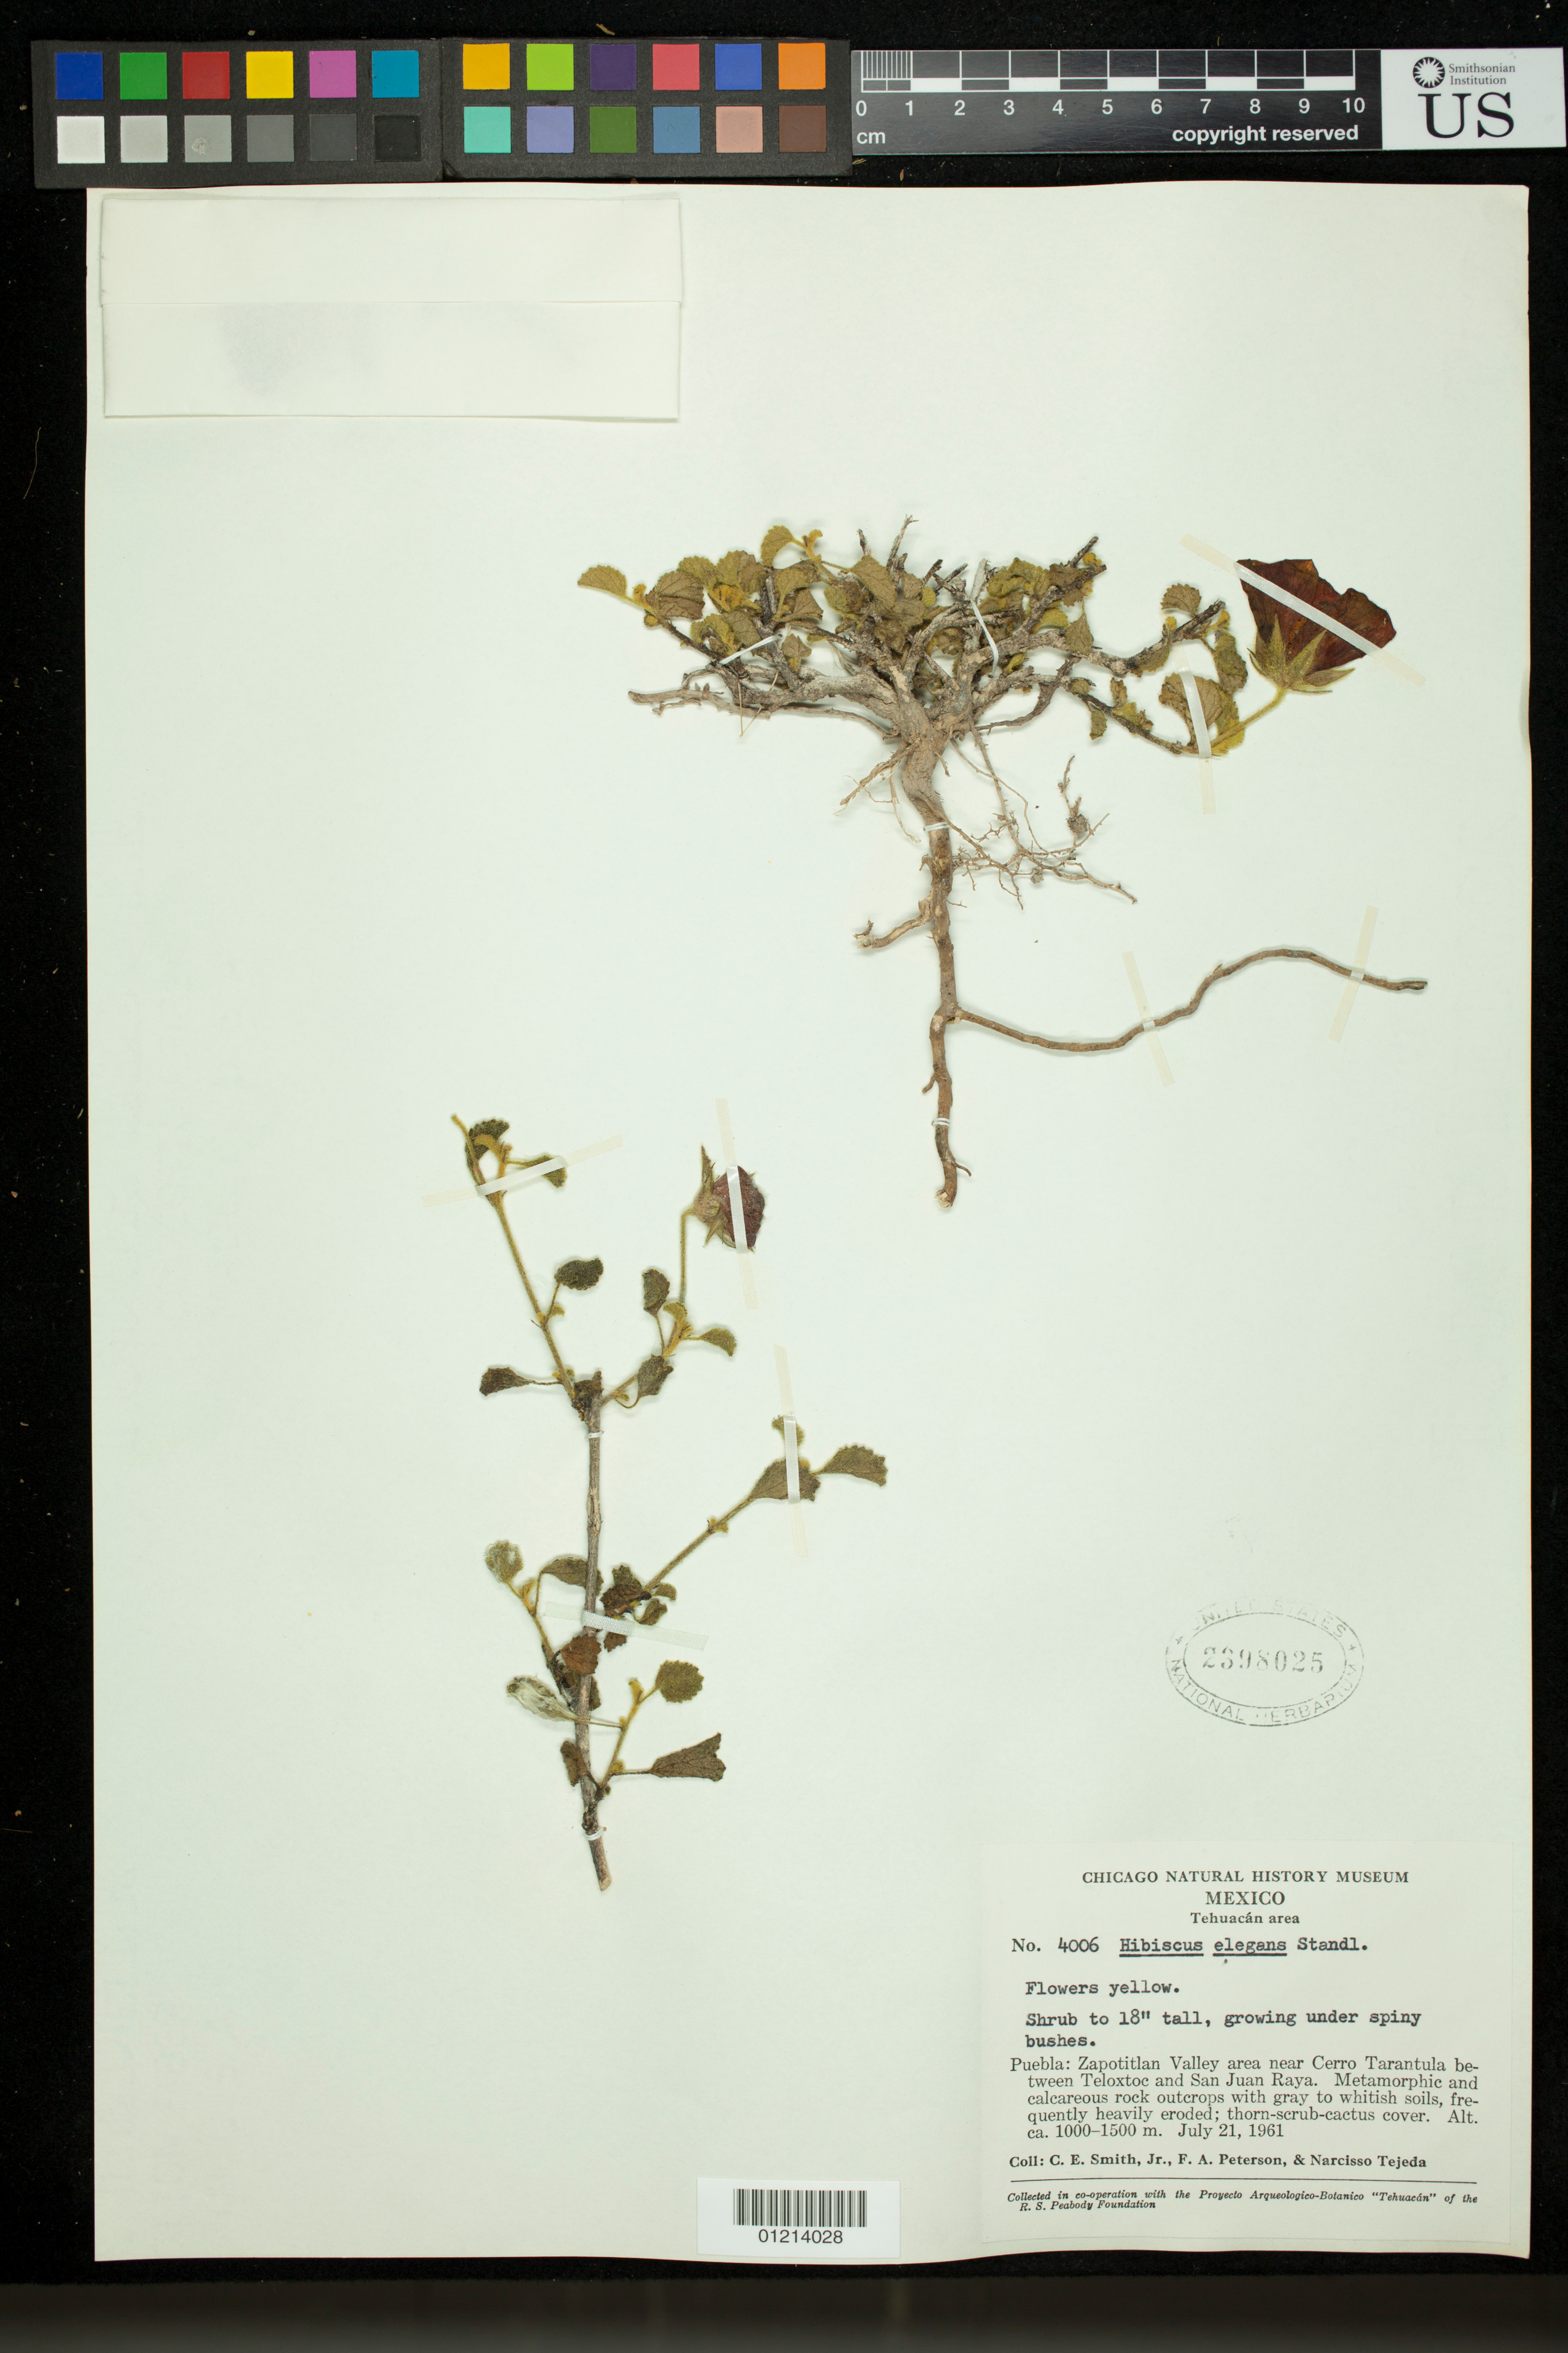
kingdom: Plantae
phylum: Tracheophyta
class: Magnoliopsida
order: Malvales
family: Malvaceae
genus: Hibiscus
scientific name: Hibiscus elegans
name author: Standl.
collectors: C. E. Smith Jr., F. A. Peterson & N. Tejeda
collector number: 4006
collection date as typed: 21 Jul 1961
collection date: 1961-07-21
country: Mexico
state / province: Puebla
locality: Tehuacán area. Puebla: Zapotitlan Valley area near Cerro Tarantula between Teloxtoc and San Juan Raya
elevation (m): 1000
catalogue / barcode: US 2398025